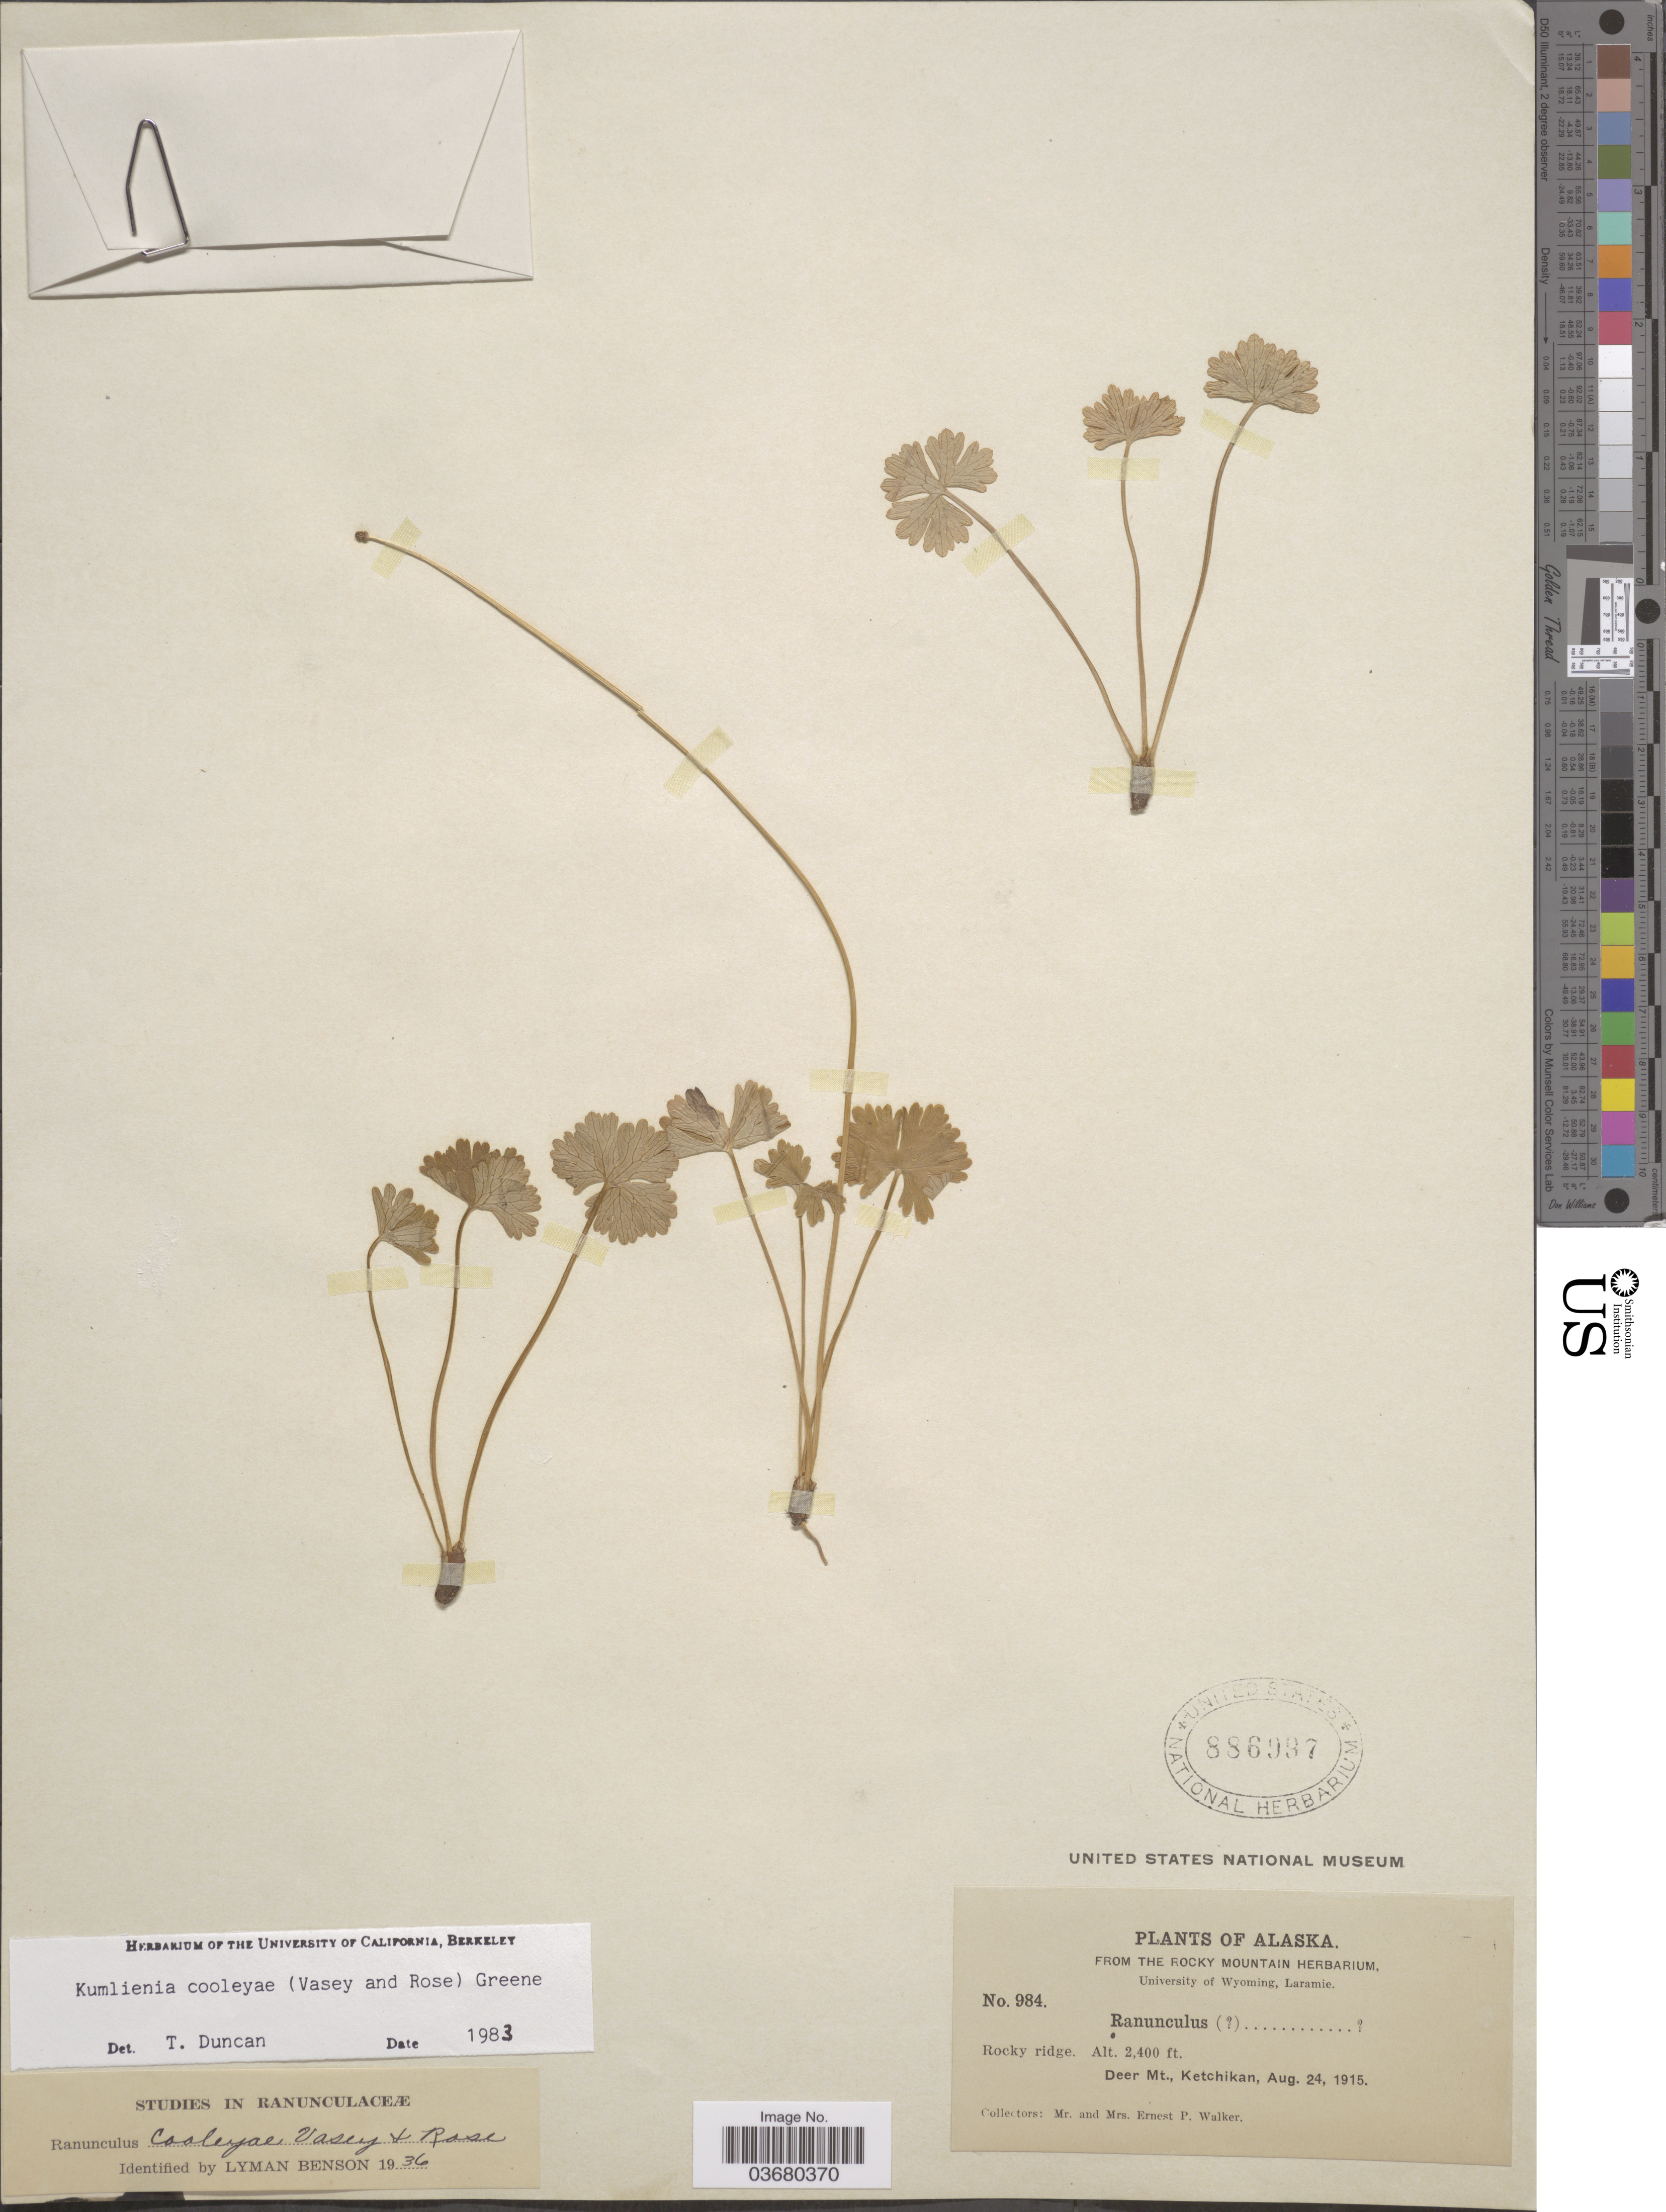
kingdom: Plantae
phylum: Tracheophyta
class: Magnoliopsida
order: Ranunculales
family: Ranunculaceae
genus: Arcteranthis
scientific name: Arcteranthis cooleyae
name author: (Vasey & Rose) Greene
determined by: Strong, M. T., (US), Smithsonian Institution - National Museum of Natural History (UNITED STATES)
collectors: E. P. Walker & E. Walker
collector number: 984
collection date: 1915-08-24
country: United States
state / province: Alaska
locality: Deer Mt., Ketchikan.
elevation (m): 732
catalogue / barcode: US 886987